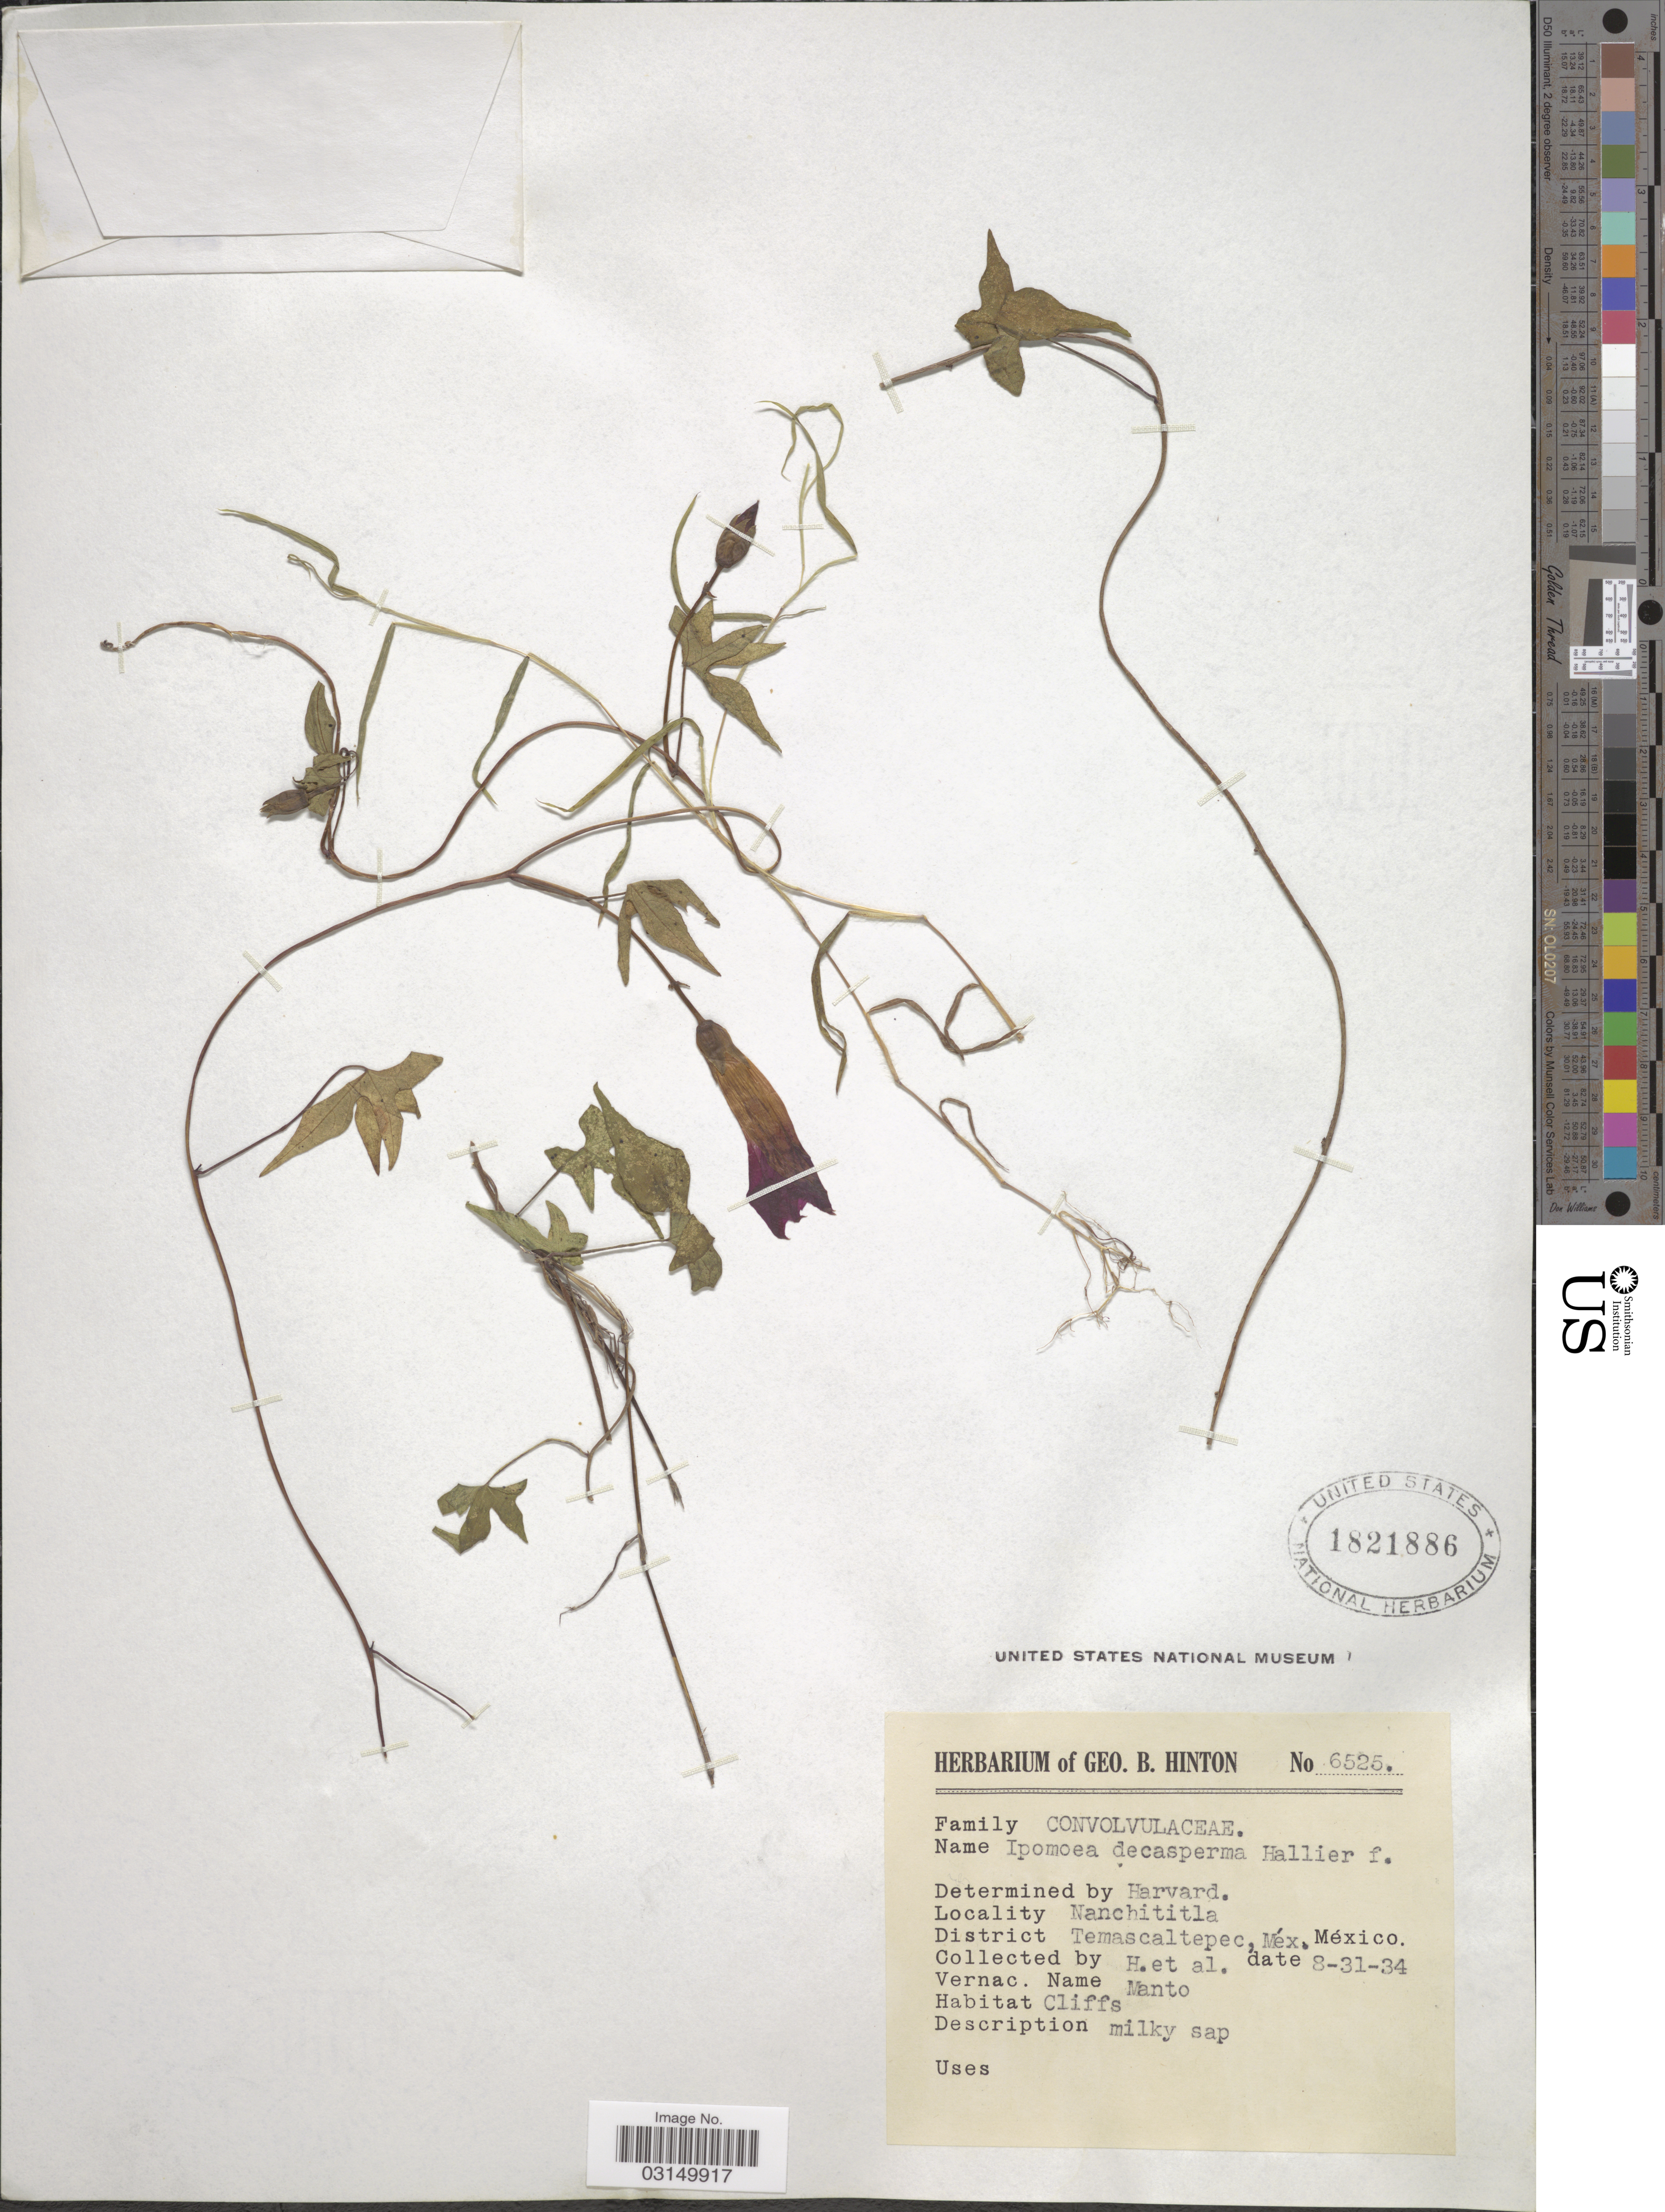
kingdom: Plantae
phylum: Tracheophyta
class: Magnoliopsida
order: Solanales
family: Convolvulaceae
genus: Ipomoea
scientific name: Ipomoea delphinifolia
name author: M. Martens & Galeotti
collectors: G. B. Hinton & et al.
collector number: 6525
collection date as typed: Transcribed d/m/y: 31/8/34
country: Mexico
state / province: México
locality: Nanchititla, District Temascaltepec.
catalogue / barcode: US 1821886